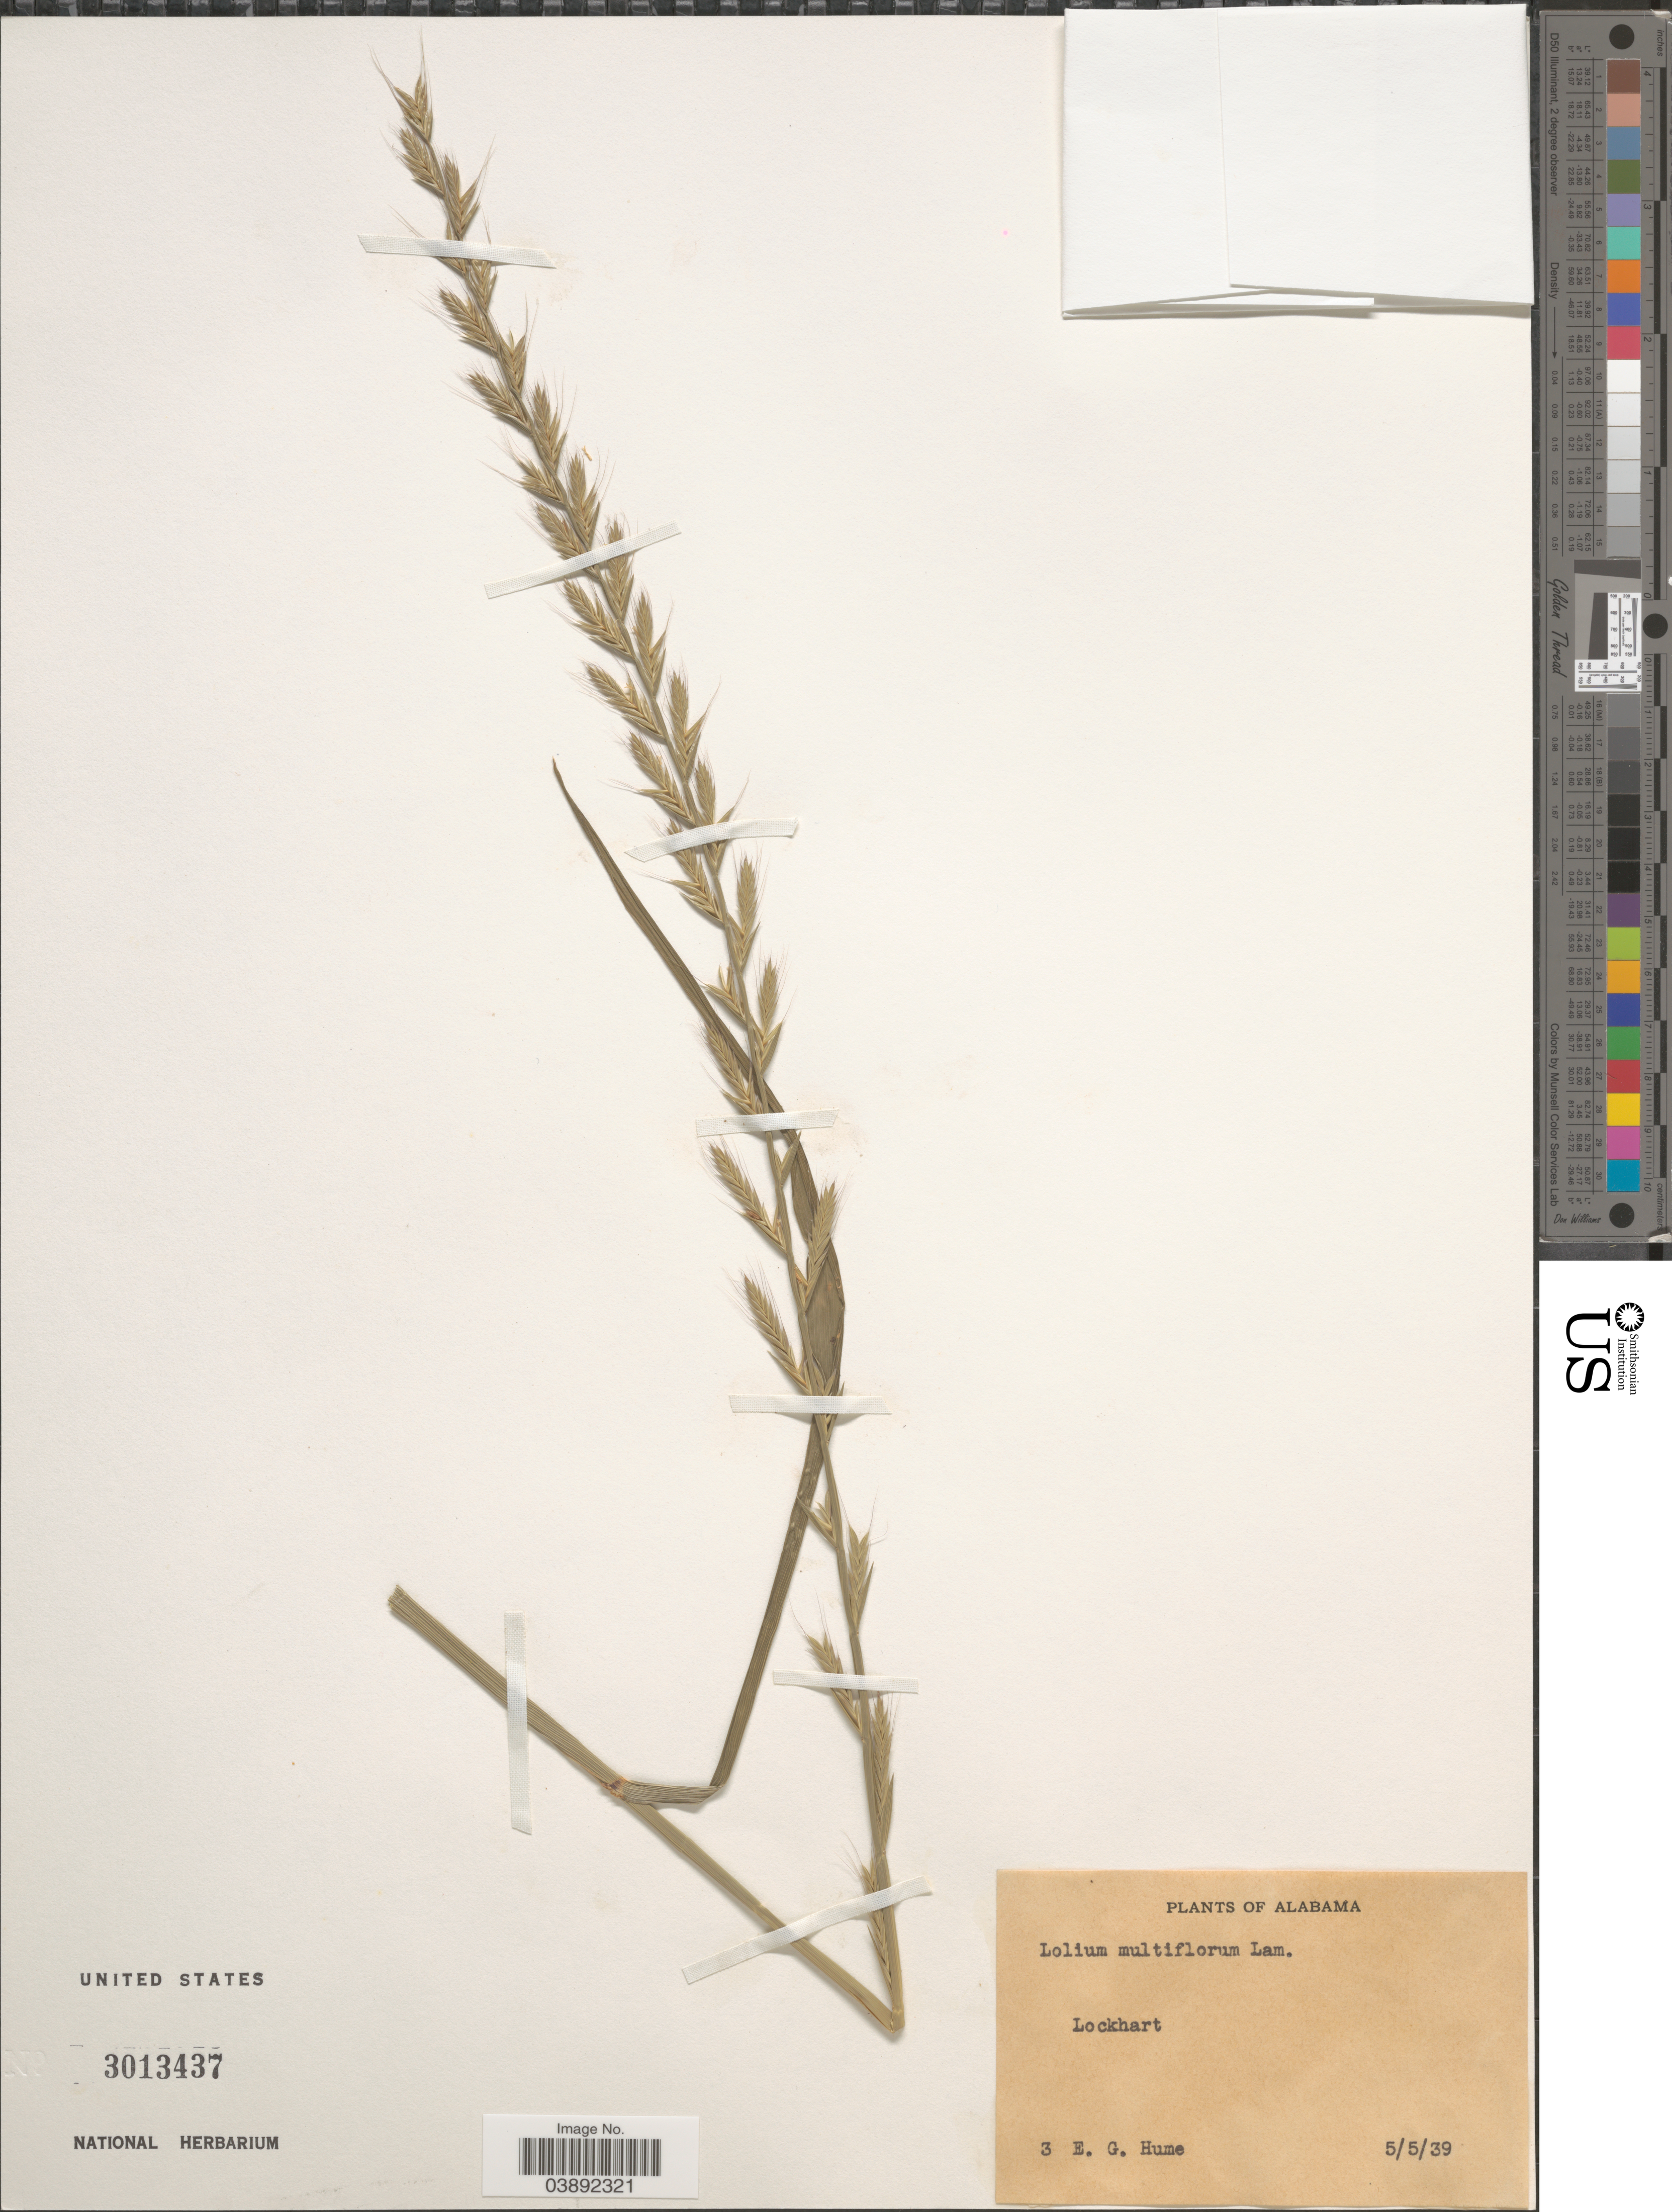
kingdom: Plantae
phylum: Tracheophyta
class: Liliopsida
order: Poales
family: Poaceae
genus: Lolium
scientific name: Lolium multiflorum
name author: Lam.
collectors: E. Hume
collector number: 3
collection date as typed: Transcribed d/m/y: 5/5/39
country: United States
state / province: Alabama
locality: Lockhart.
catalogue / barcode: US 3013437